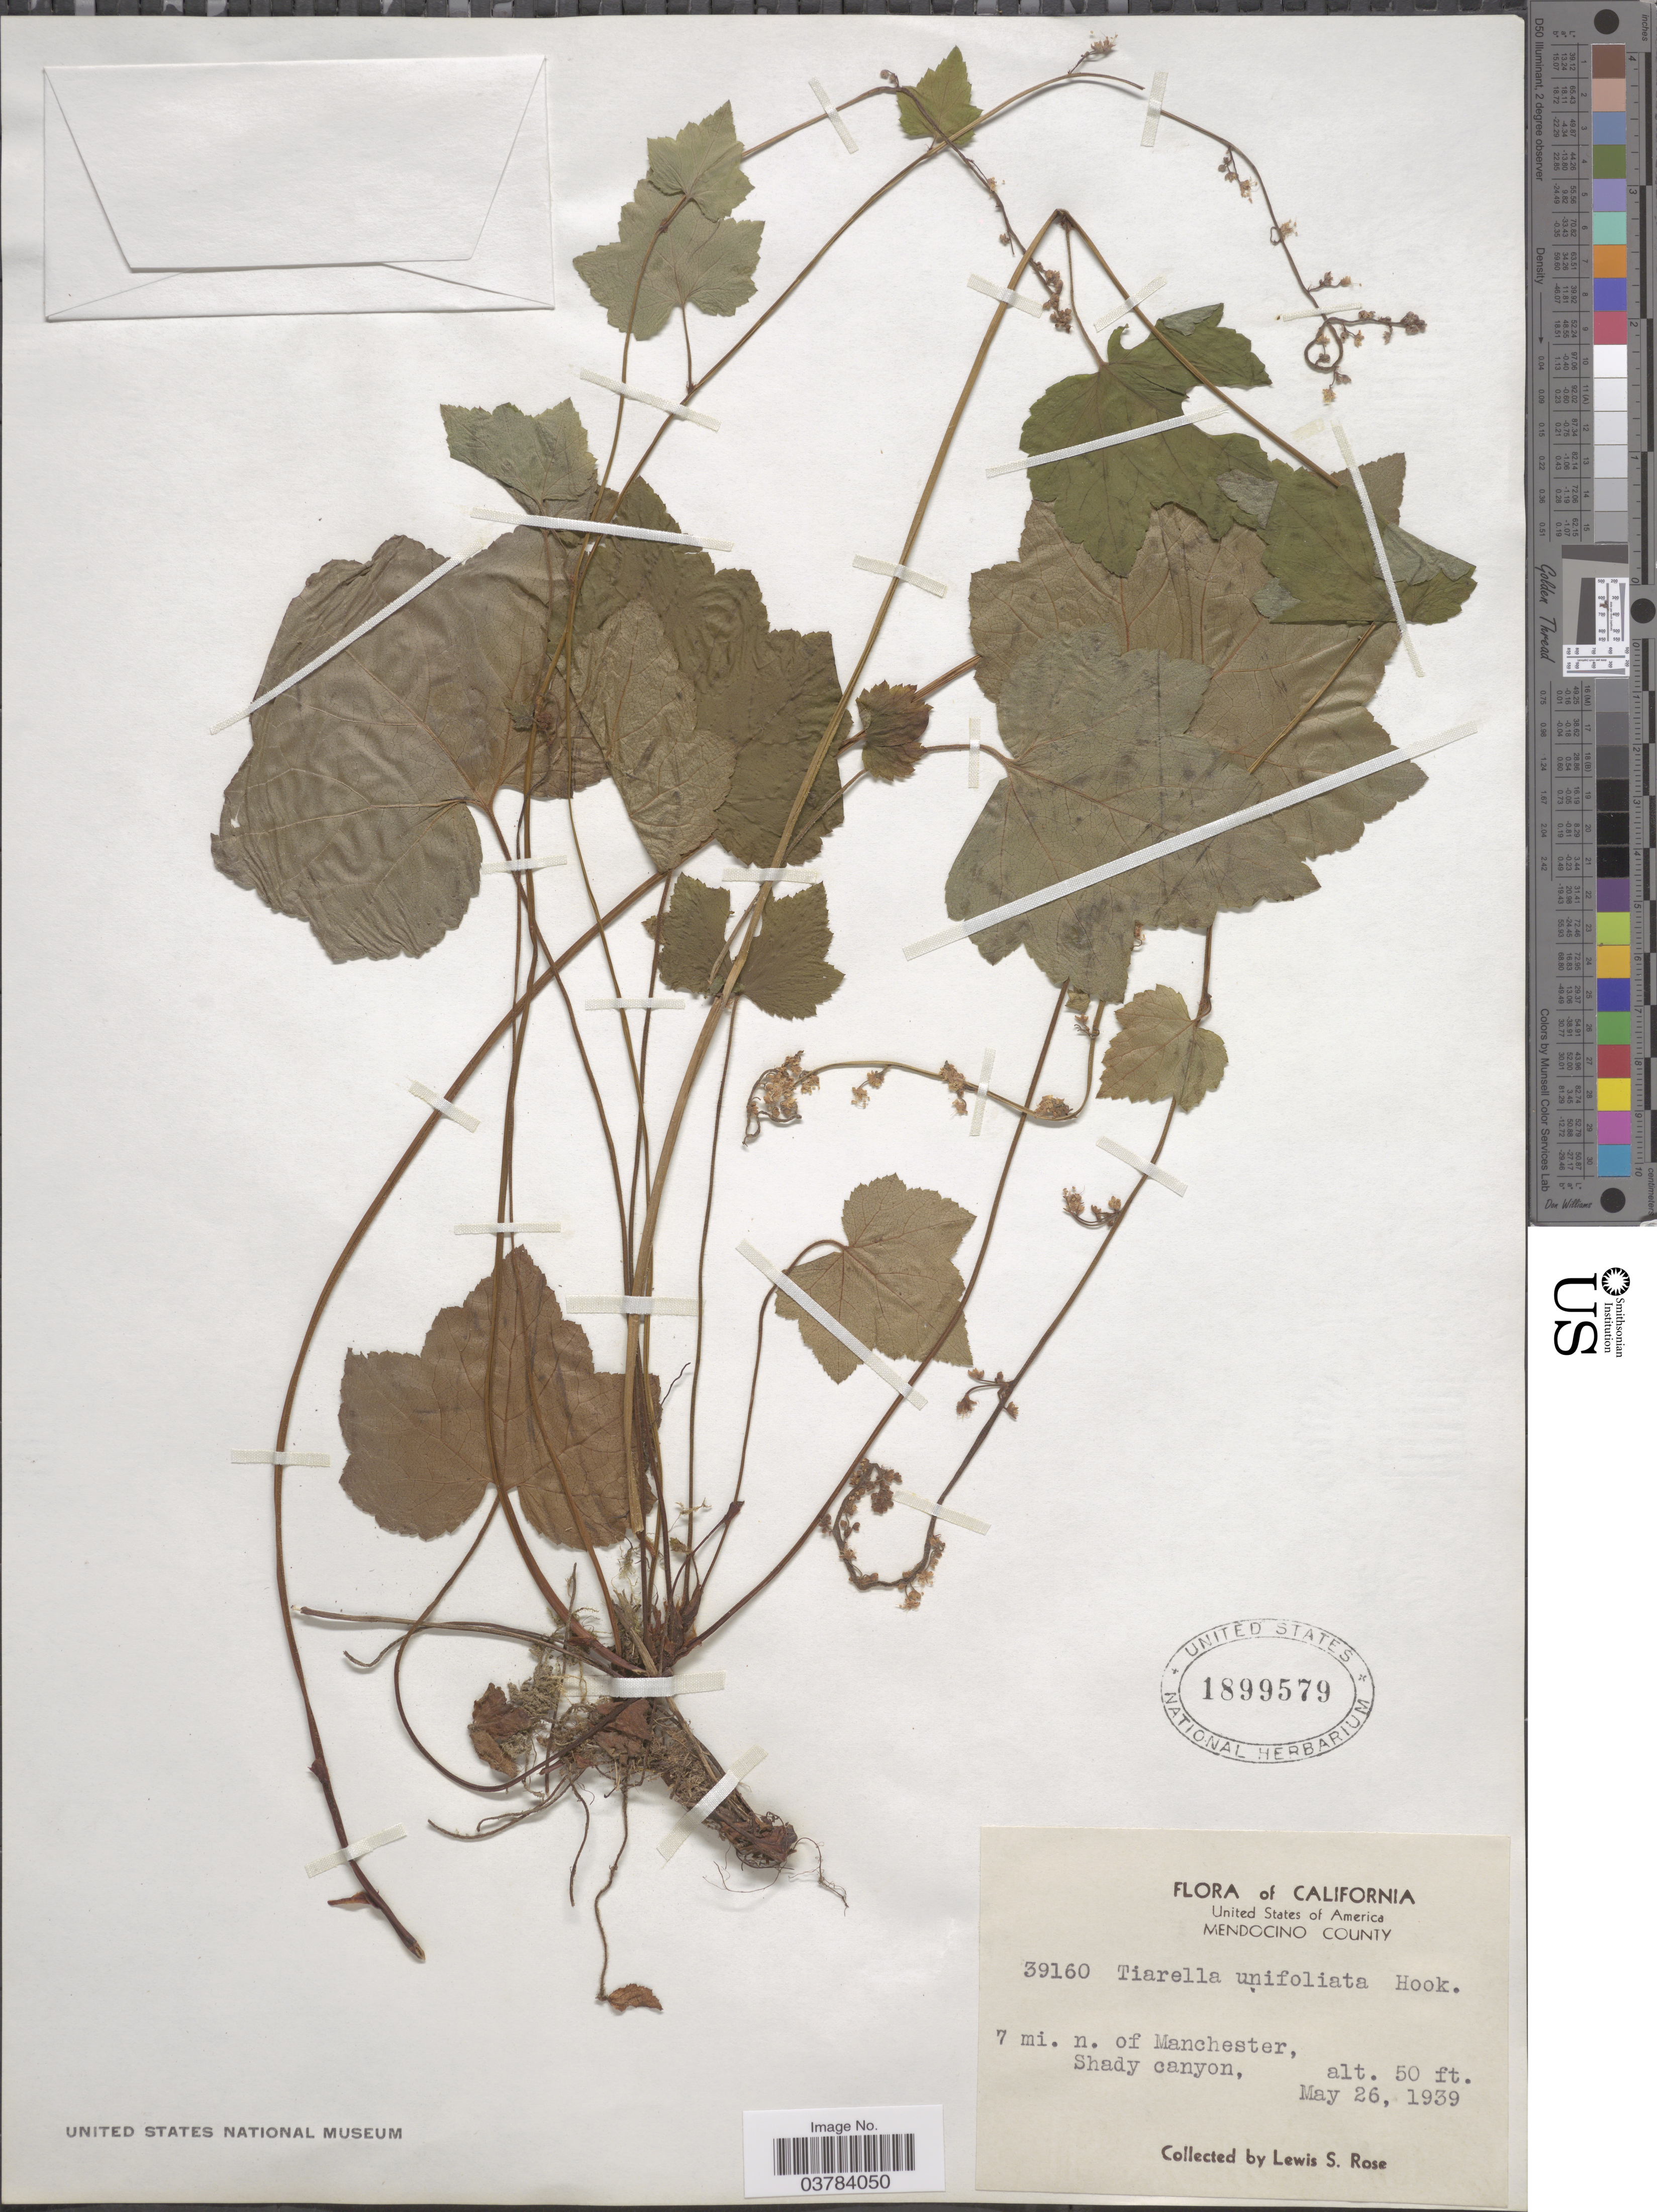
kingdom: Plantae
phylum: Tracheophyta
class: Magnoliopsida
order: Saxifragales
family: Saxifragaceae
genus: Tiarella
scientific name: Tiarella unifoliata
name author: Hook.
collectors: L. S. Rose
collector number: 39160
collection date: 1939-05-26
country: United States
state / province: California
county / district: Mendocino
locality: Mendocino County. 7 mi. n. of Manchester, Shady canyon.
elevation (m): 15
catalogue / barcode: US 1899579